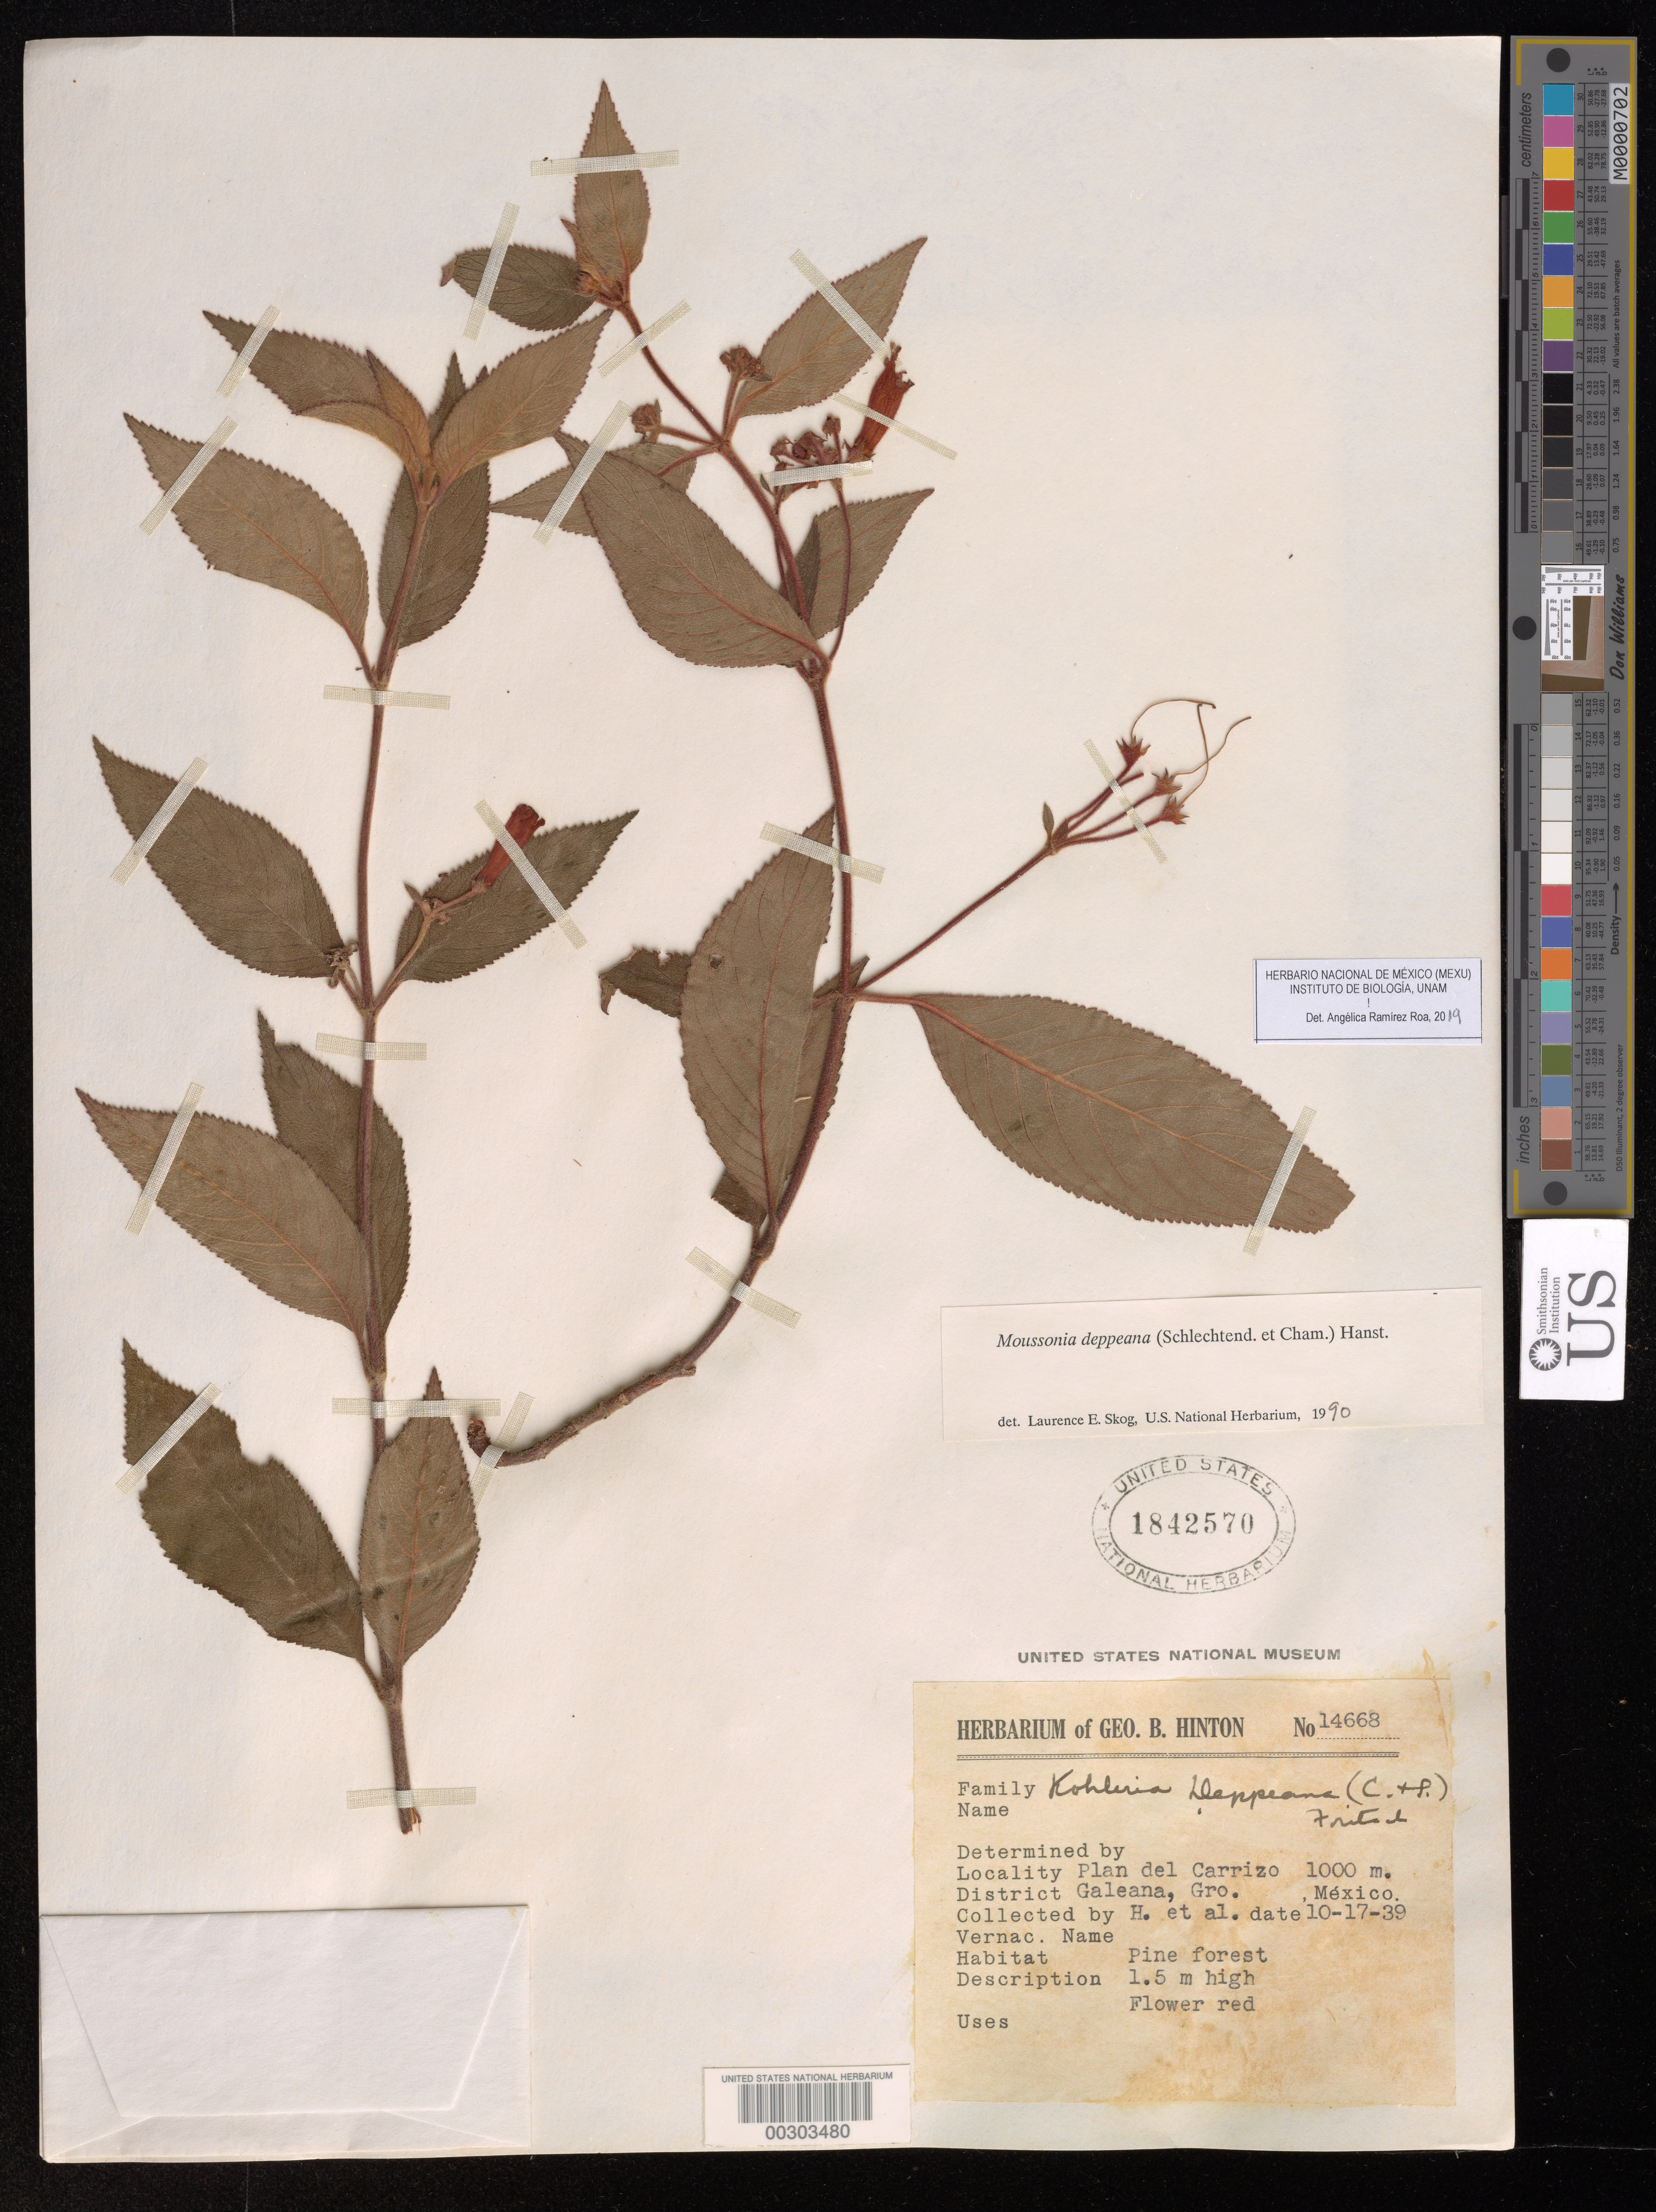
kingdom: Plantae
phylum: Tracheophyta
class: Magnoliopsida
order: Lamiales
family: Gesneriaceae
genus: Moussonia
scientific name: Moussonia deppeana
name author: (Schltdl. & Cham.) Klotzsch ex Hanst.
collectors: G. B. Hinton & et al.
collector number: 14668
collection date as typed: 17 Oct 1939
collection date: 1939-10-17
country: Mexico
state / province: Guerrero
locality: Dist. Galeana, Plan del Carrizo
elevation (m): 1000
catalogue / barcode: US 1842570